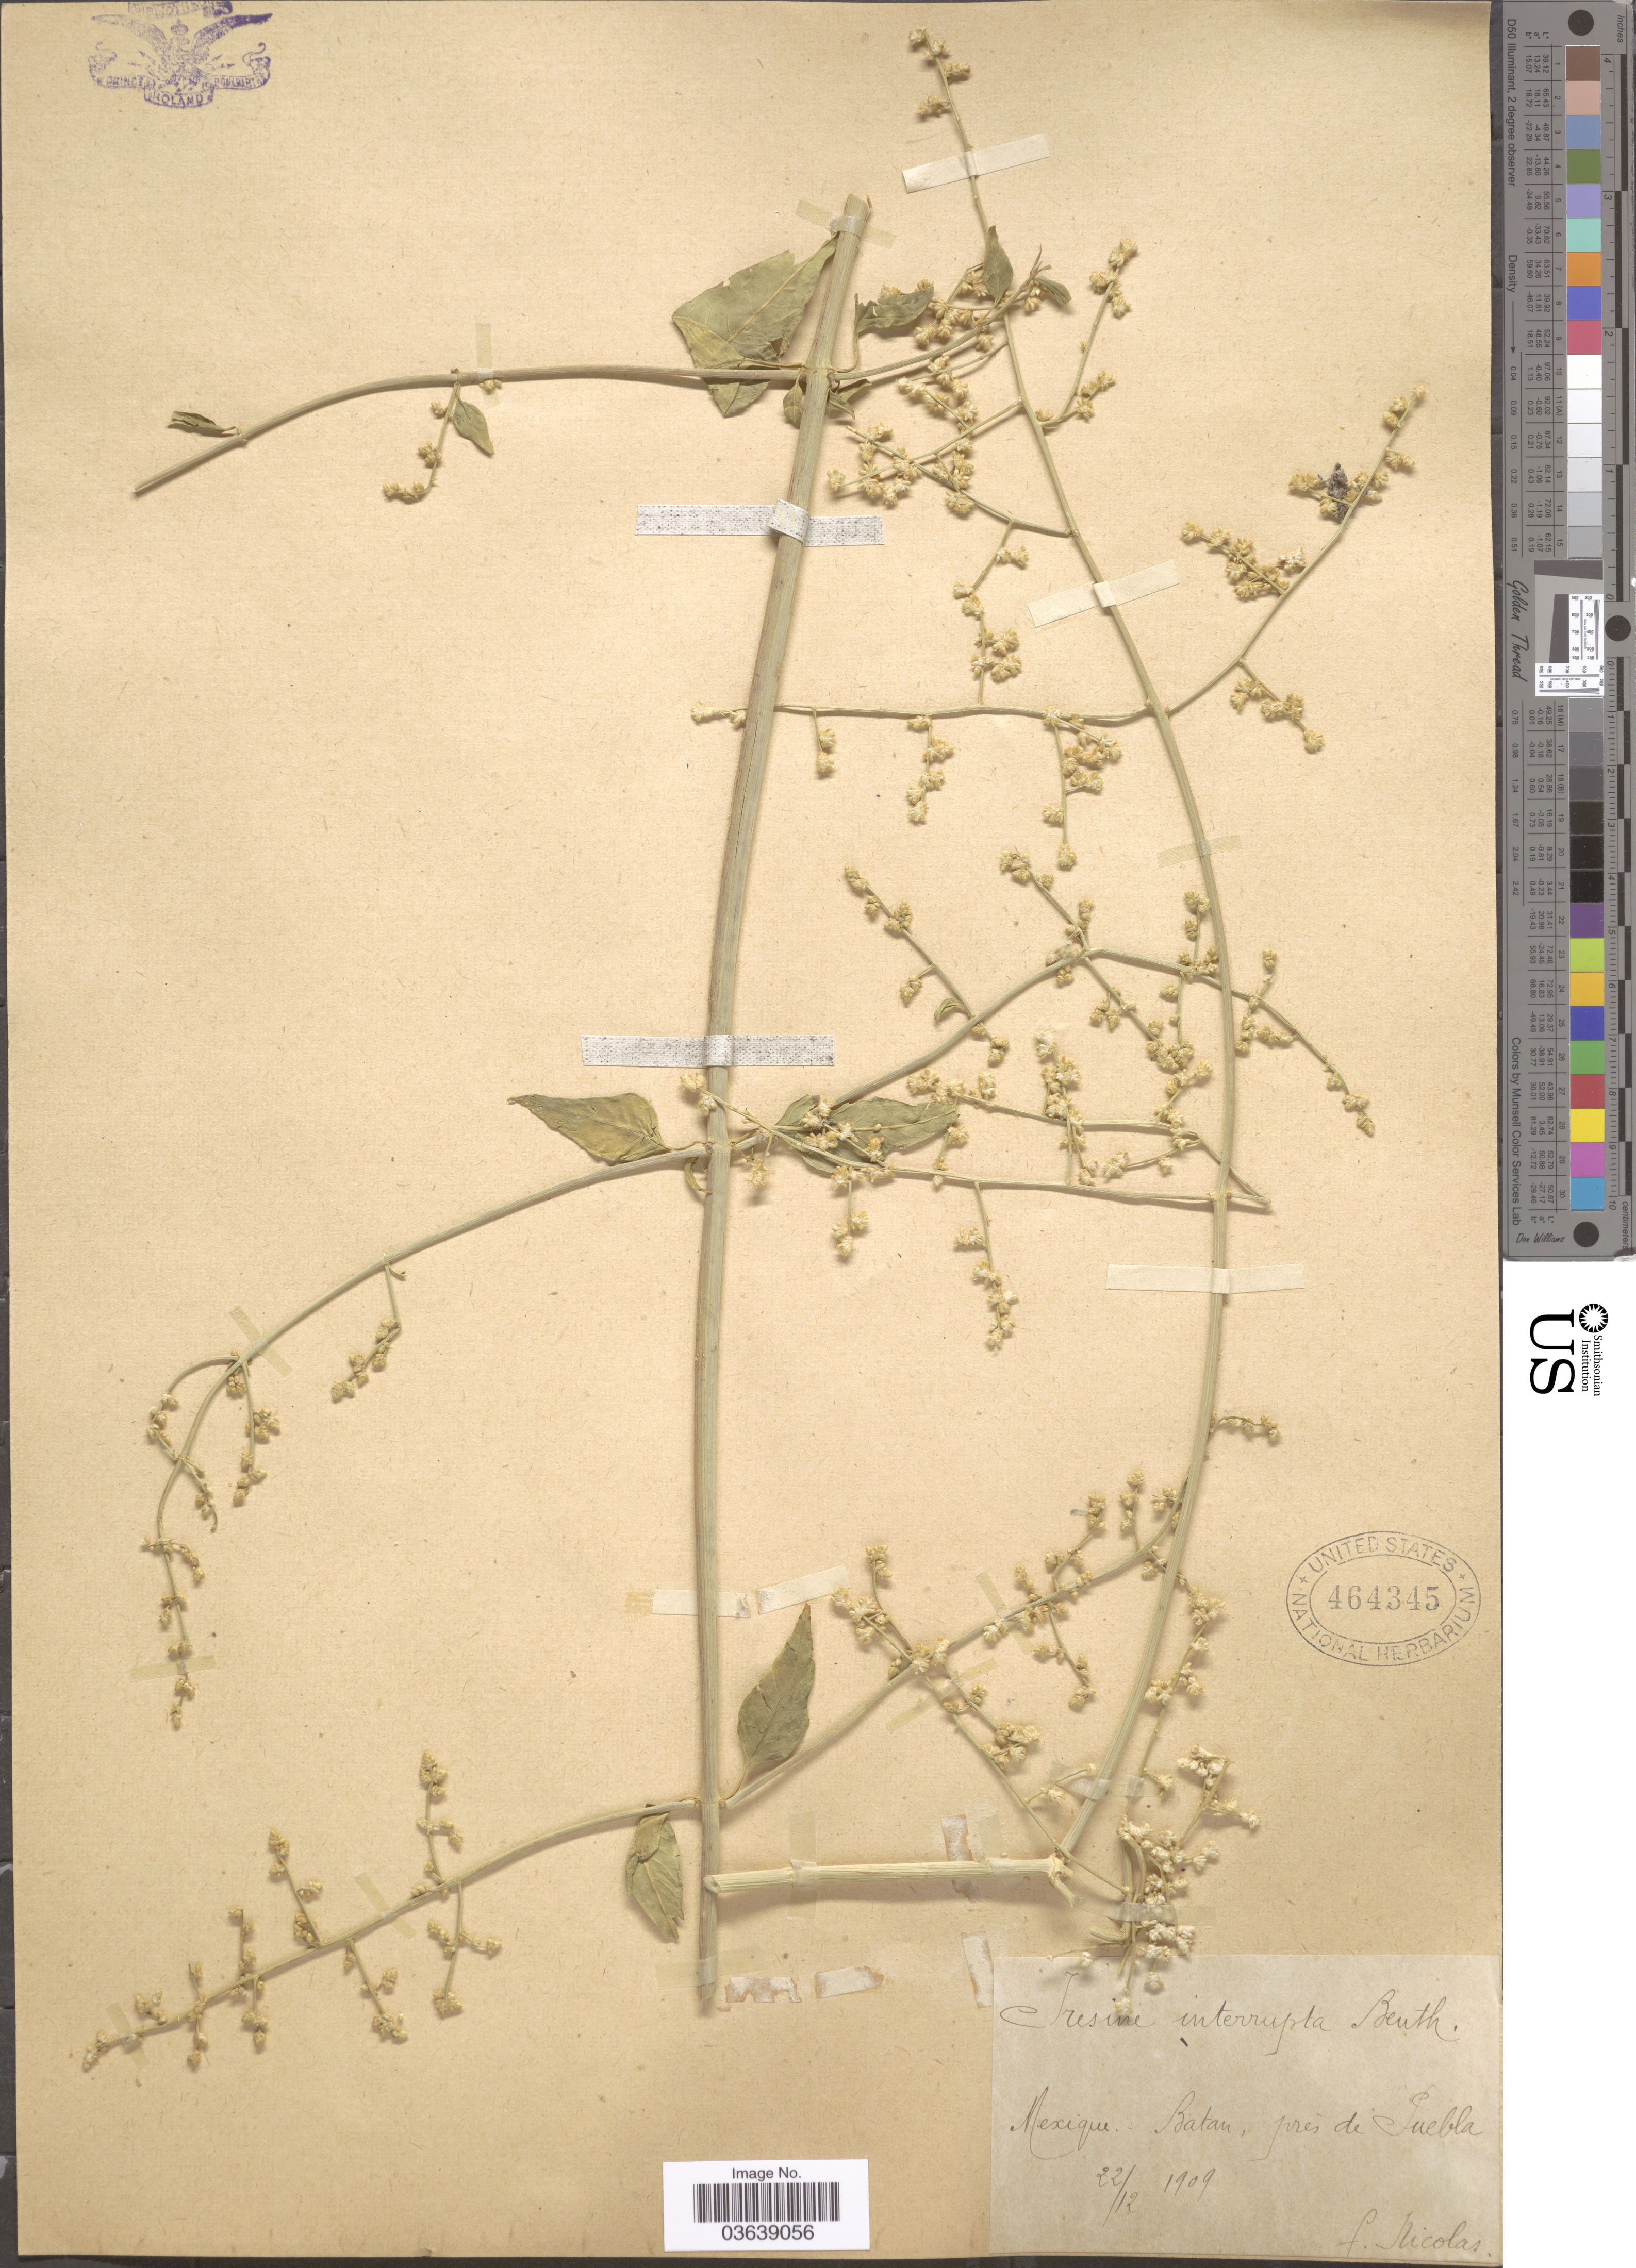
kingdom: Plantae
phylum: Tracheophyta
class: Magnoliopsida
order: Caryophyllales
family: Amaranthaceae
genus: Iresine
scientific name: Iresine interrupta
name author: Benth.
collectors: F. Nicolas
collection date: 1909-12-22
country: Mexico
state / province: Puebla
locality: Batan, près de Puebla.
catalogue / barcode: US 464345